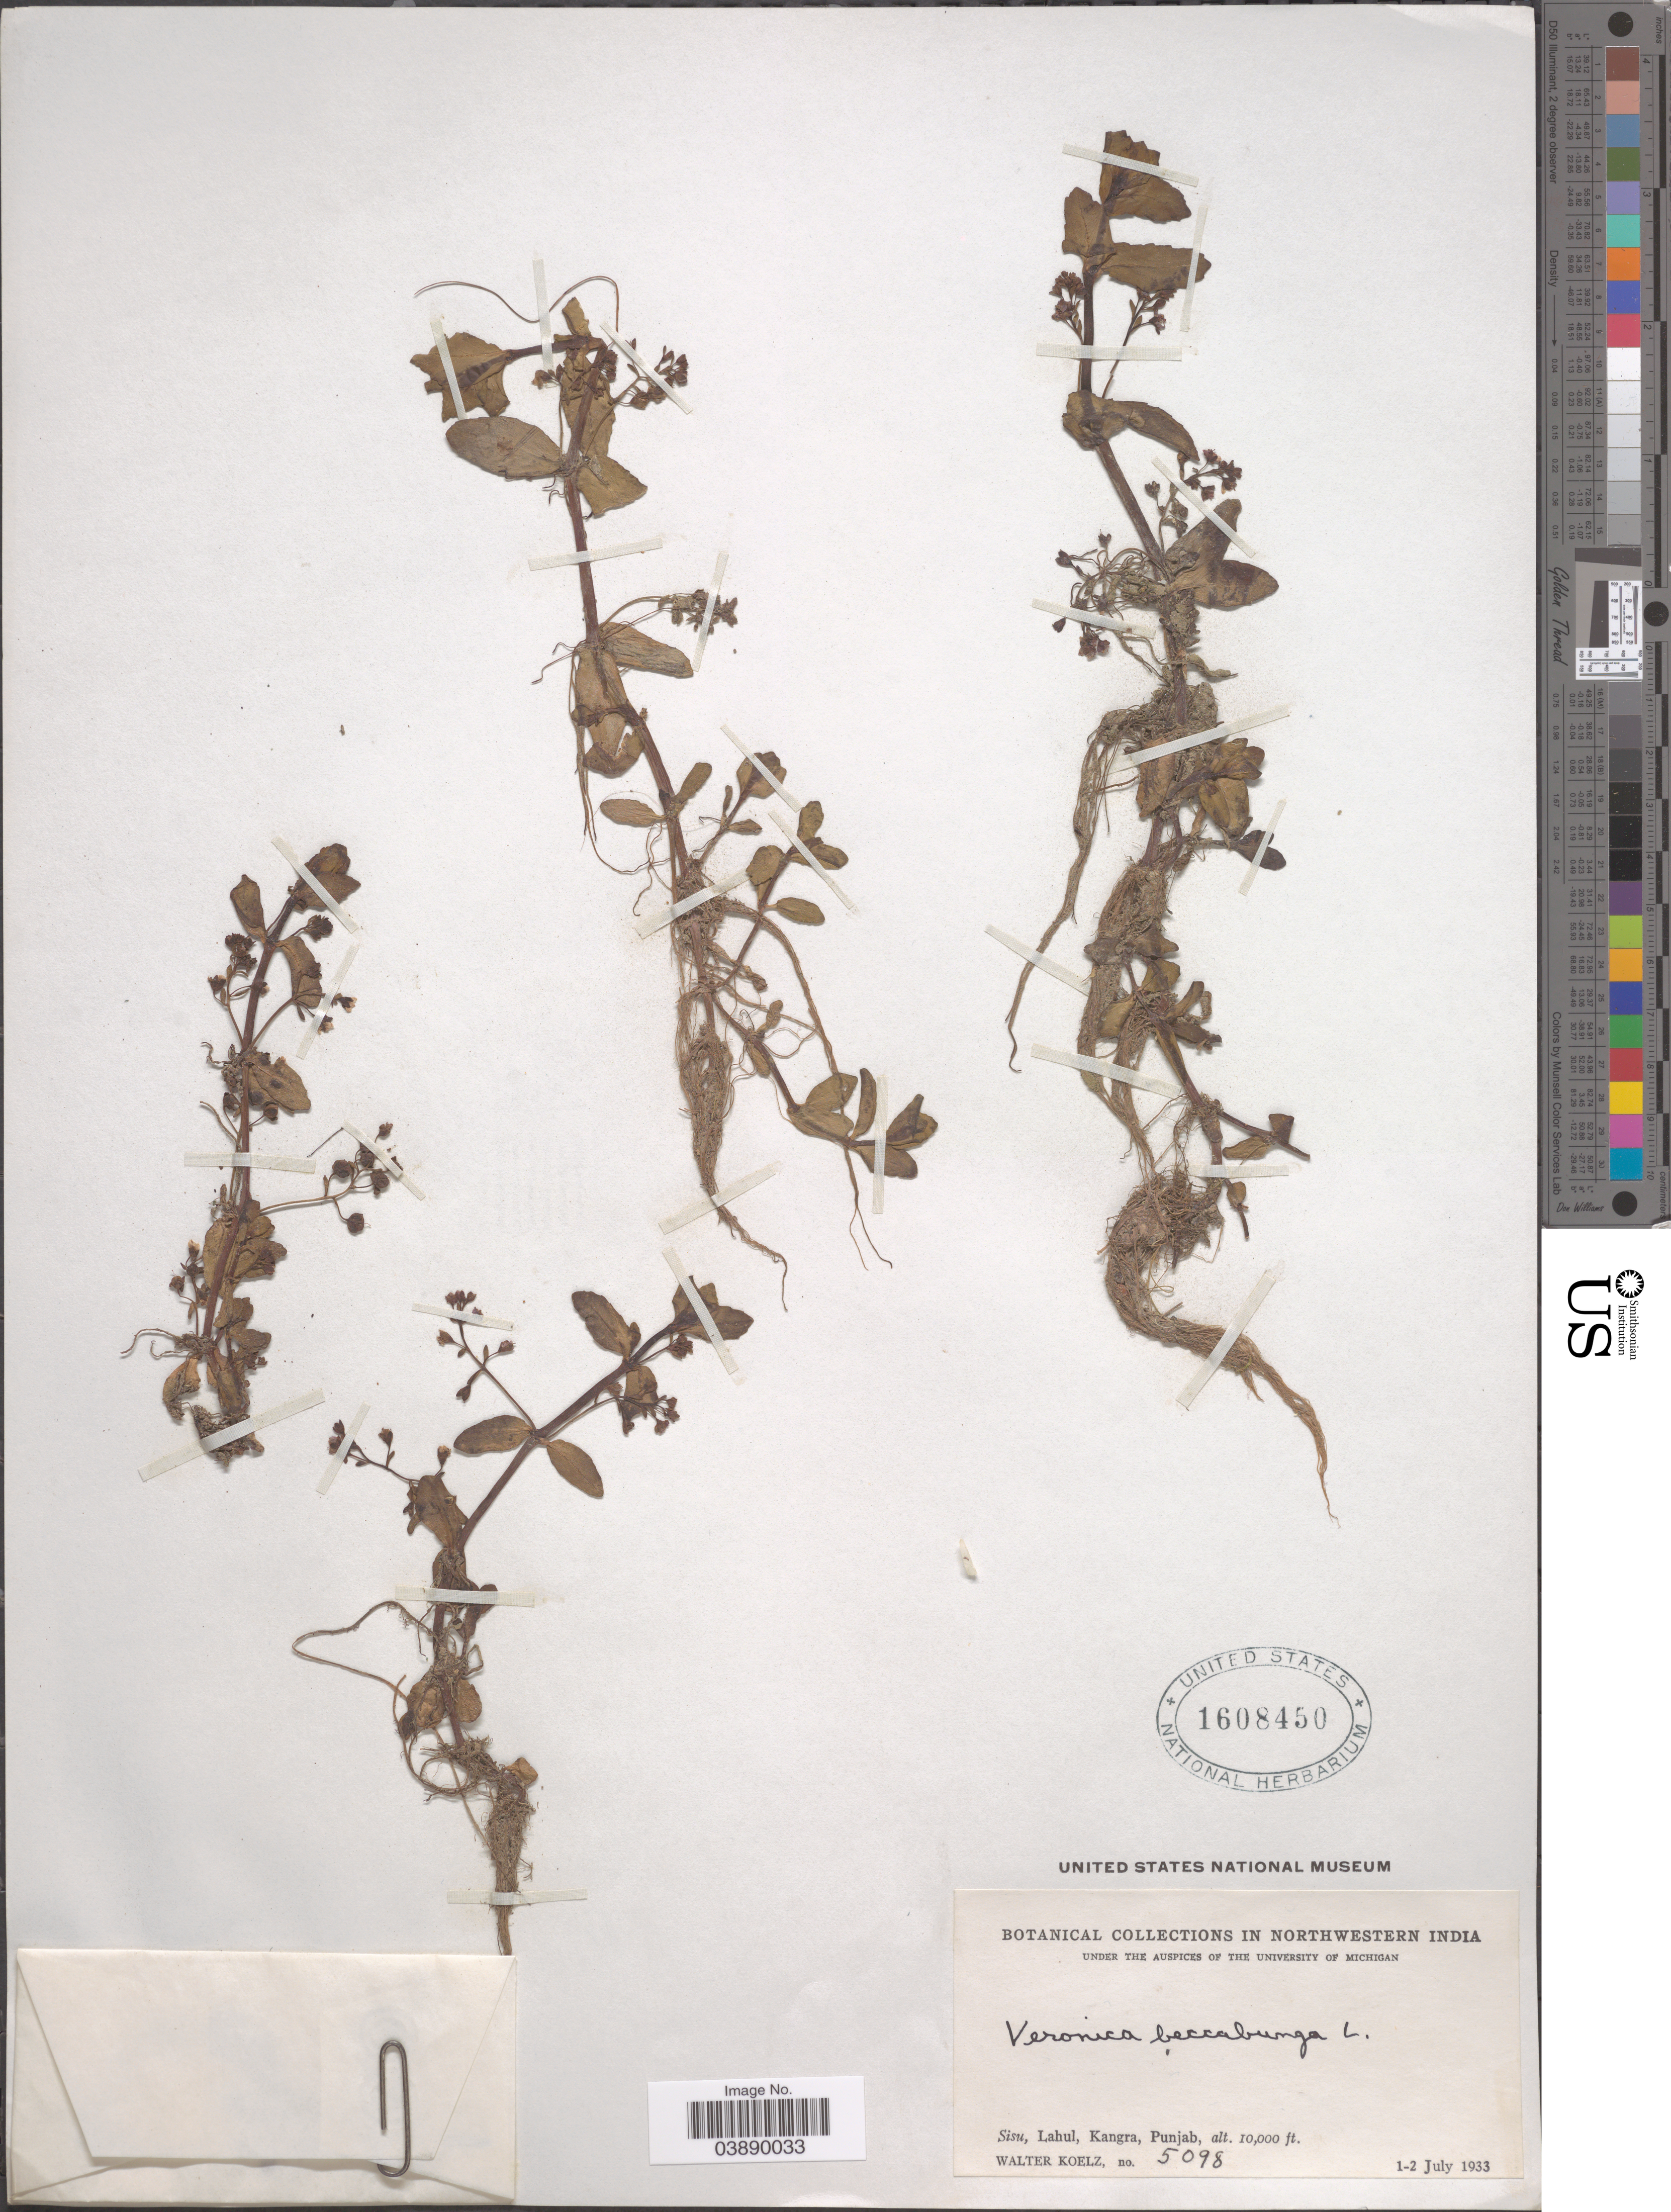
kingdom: Plantae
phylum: Tracheophyta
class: Magnoliopsida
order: Lamiales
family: Plantaginaceae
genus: Veronica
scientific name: Veronica beccabunga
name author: L.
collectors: W. N. Koelz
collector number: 5098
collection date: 1933-07-01/1933-07-02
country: India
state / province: Punjab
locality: Northwestern India. Sisu, Lahul, Kangra.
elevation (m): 3048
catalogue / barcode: US 1608450